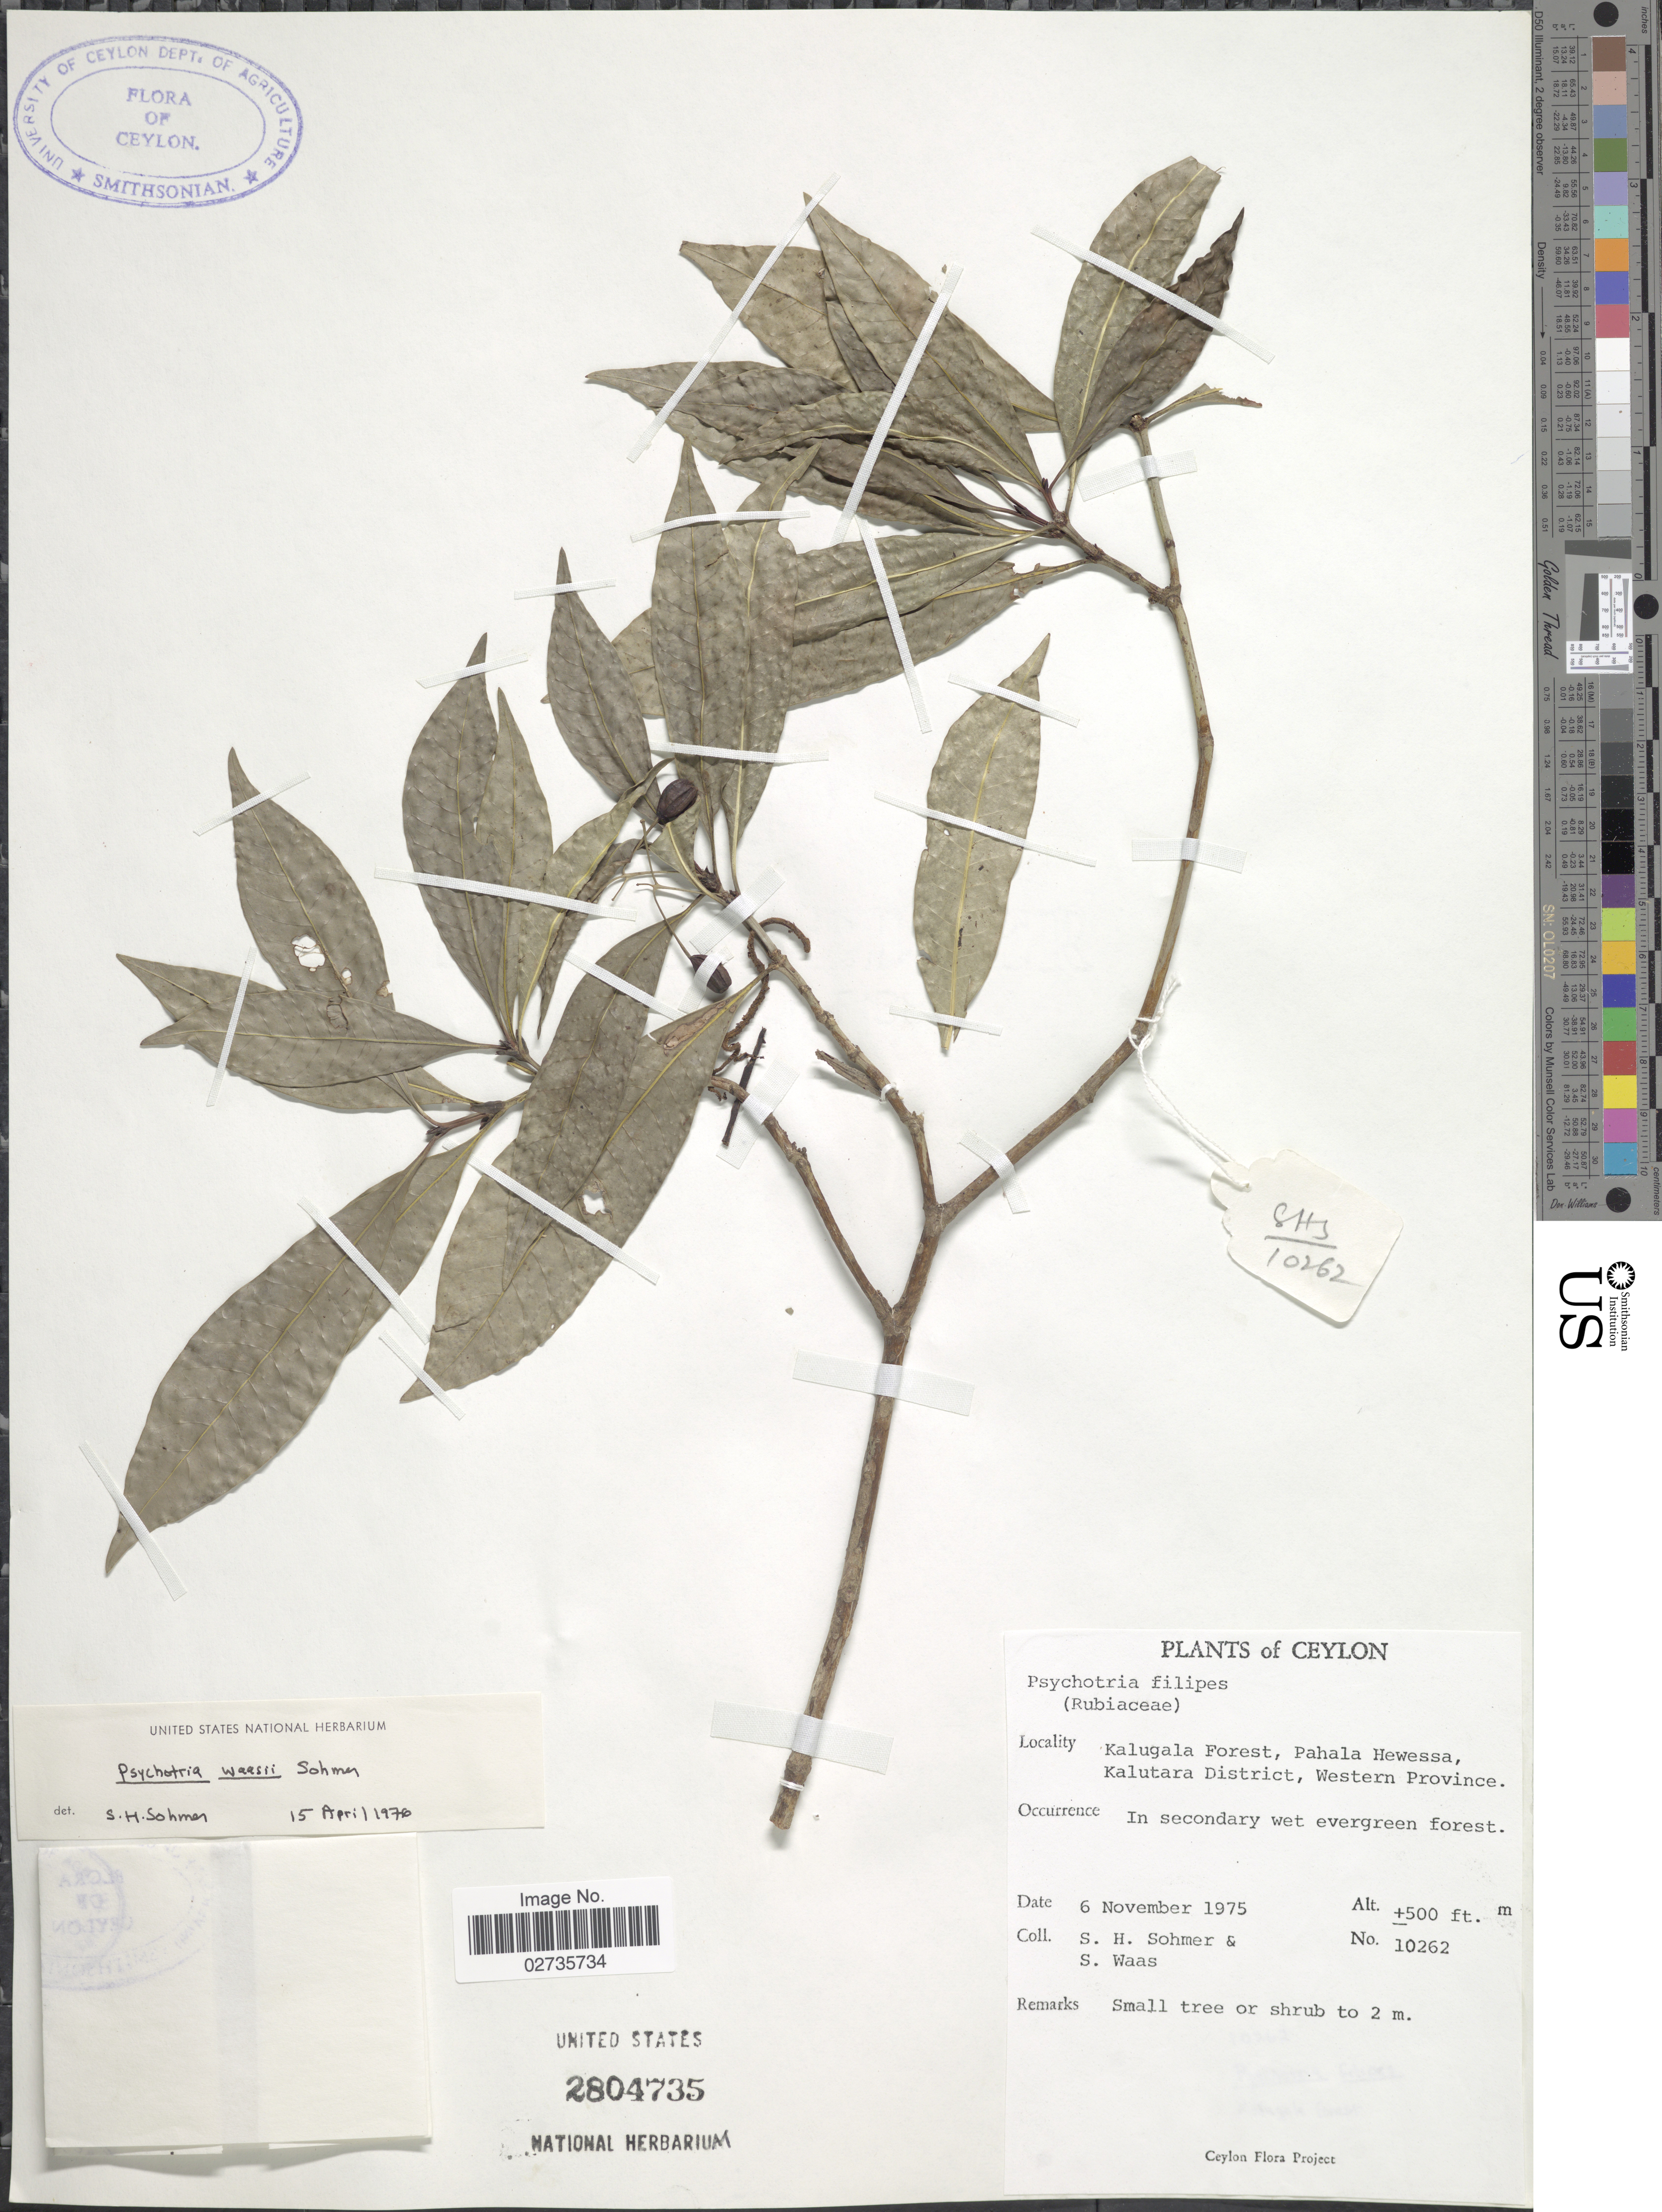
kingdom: Plantae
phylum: Tracheophyta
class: Magnoliopsida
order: Gentianales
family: Rubiaceae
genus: Psychotria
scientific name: Psychotria waasii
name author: Sohmer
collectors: S. H. Sohmer & S. Waas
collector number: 10262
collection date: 1975-11-06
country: Sri Lanka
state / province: Western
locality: Ceylon, Kalugala Forest, Pahala Hewessa, Kalutara District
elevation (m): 152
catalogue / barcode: US 2804735